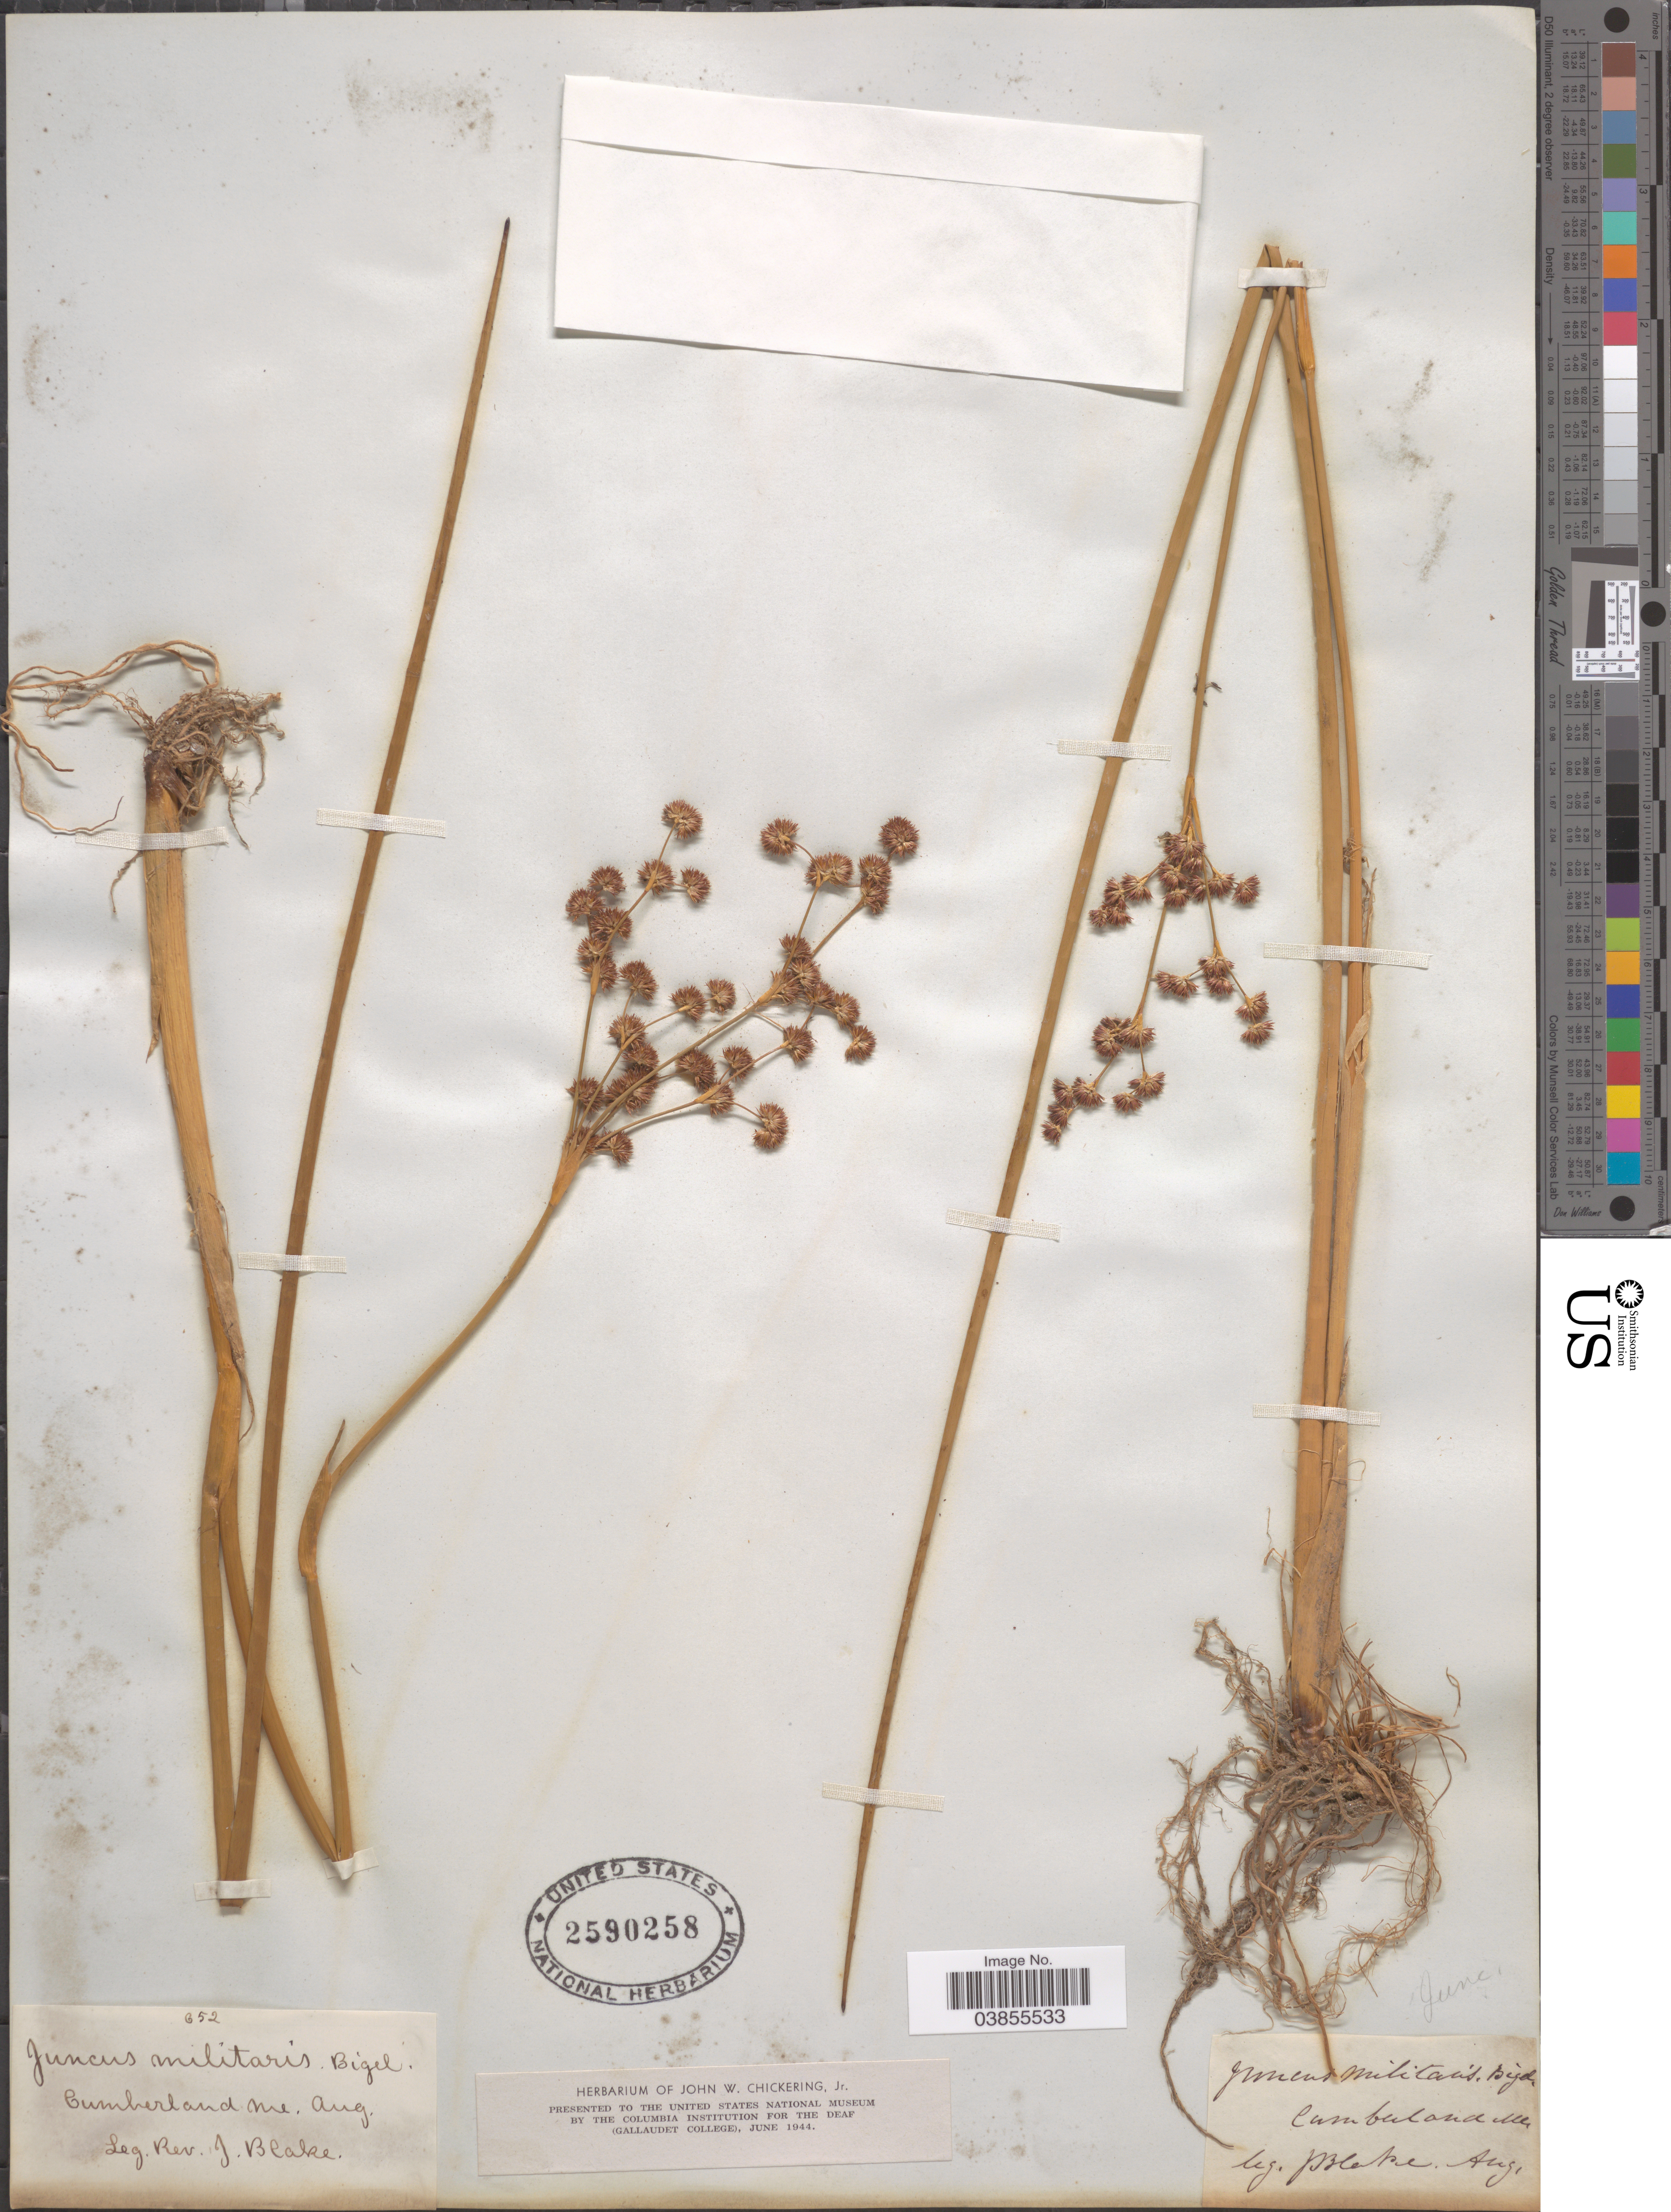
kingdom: Plantae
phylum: Tracheophyta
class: Liliopsida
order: Poales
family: Juncaceae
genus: Juncus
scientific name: Juncus militaris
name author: Bigelow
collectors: J. Blake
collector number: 652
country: United States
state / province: Maine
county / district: Cumberland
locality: Cumberland.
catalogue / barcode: US 2590258